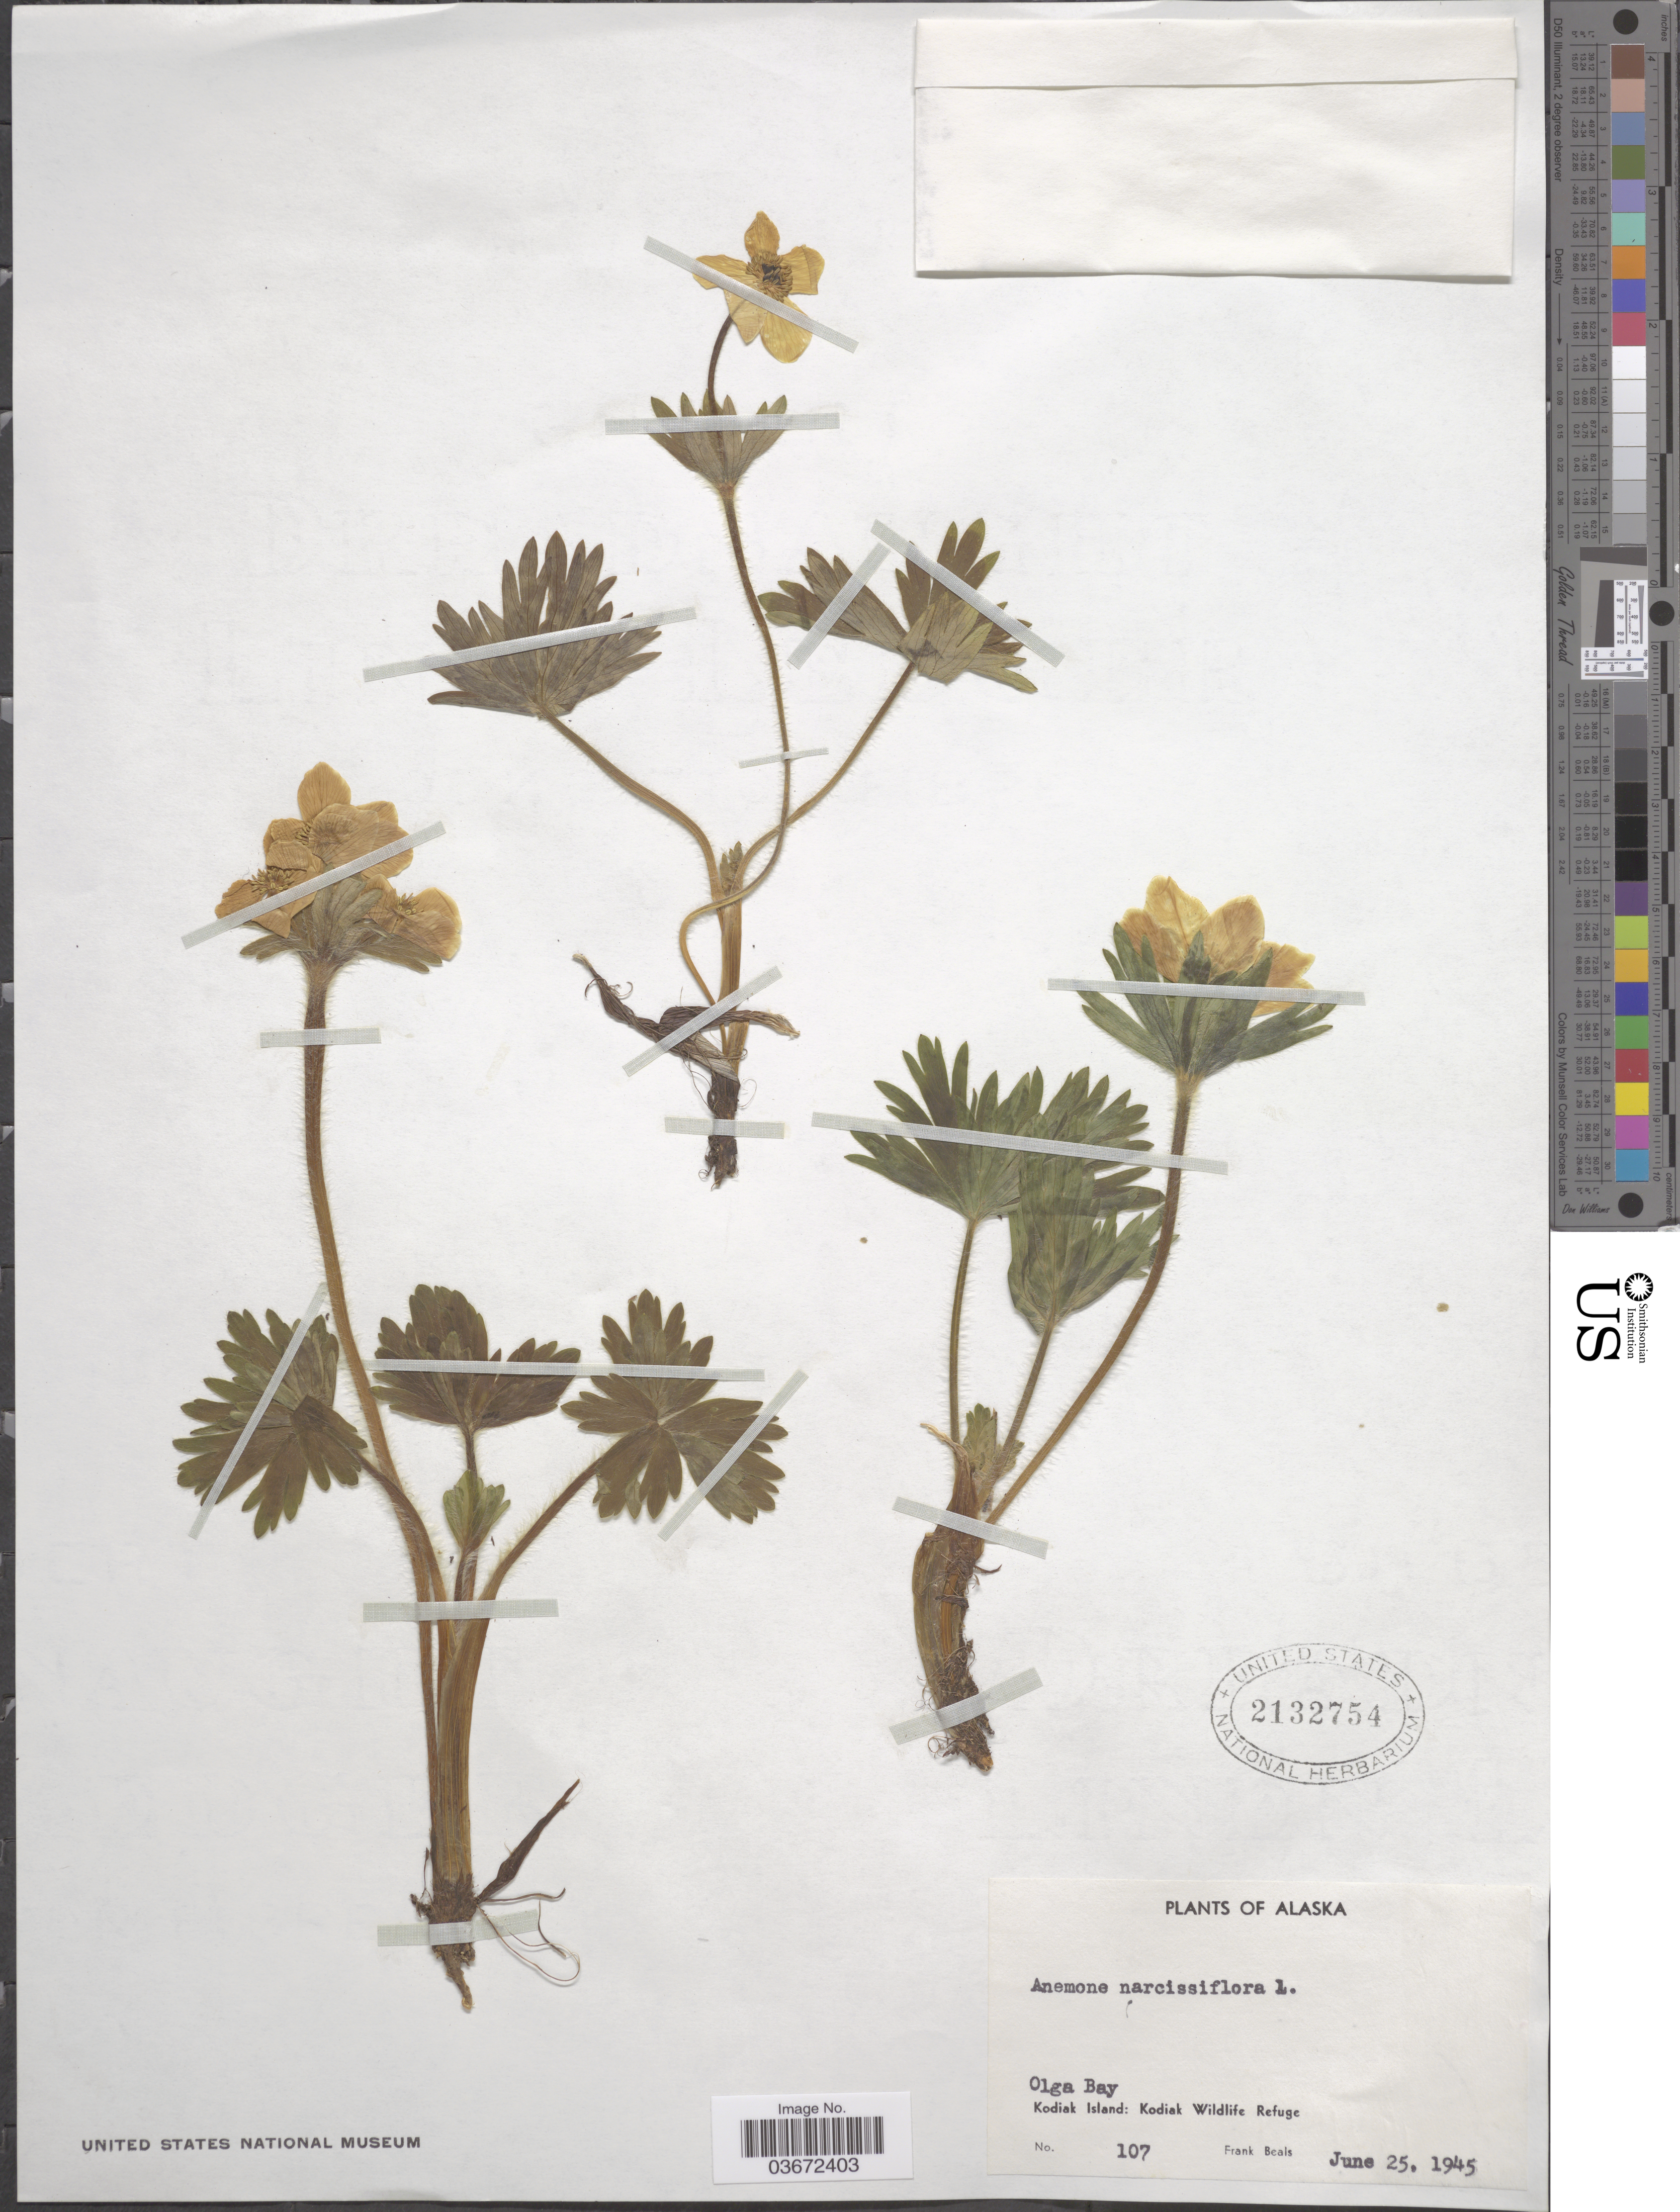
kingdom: Plantae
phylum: Tracheophyta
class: Magnoliopsida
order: Ranunculales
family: Ranunculaceae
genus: Anemone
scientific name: Anemone narcissiflora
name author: L.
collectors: F. Beals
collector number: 107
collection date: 1945-06-25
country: United States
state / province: Alaska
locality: Olga Bay. Kodiak Island: Kodiak Wildlife Refuge.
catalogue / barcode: US 2132754